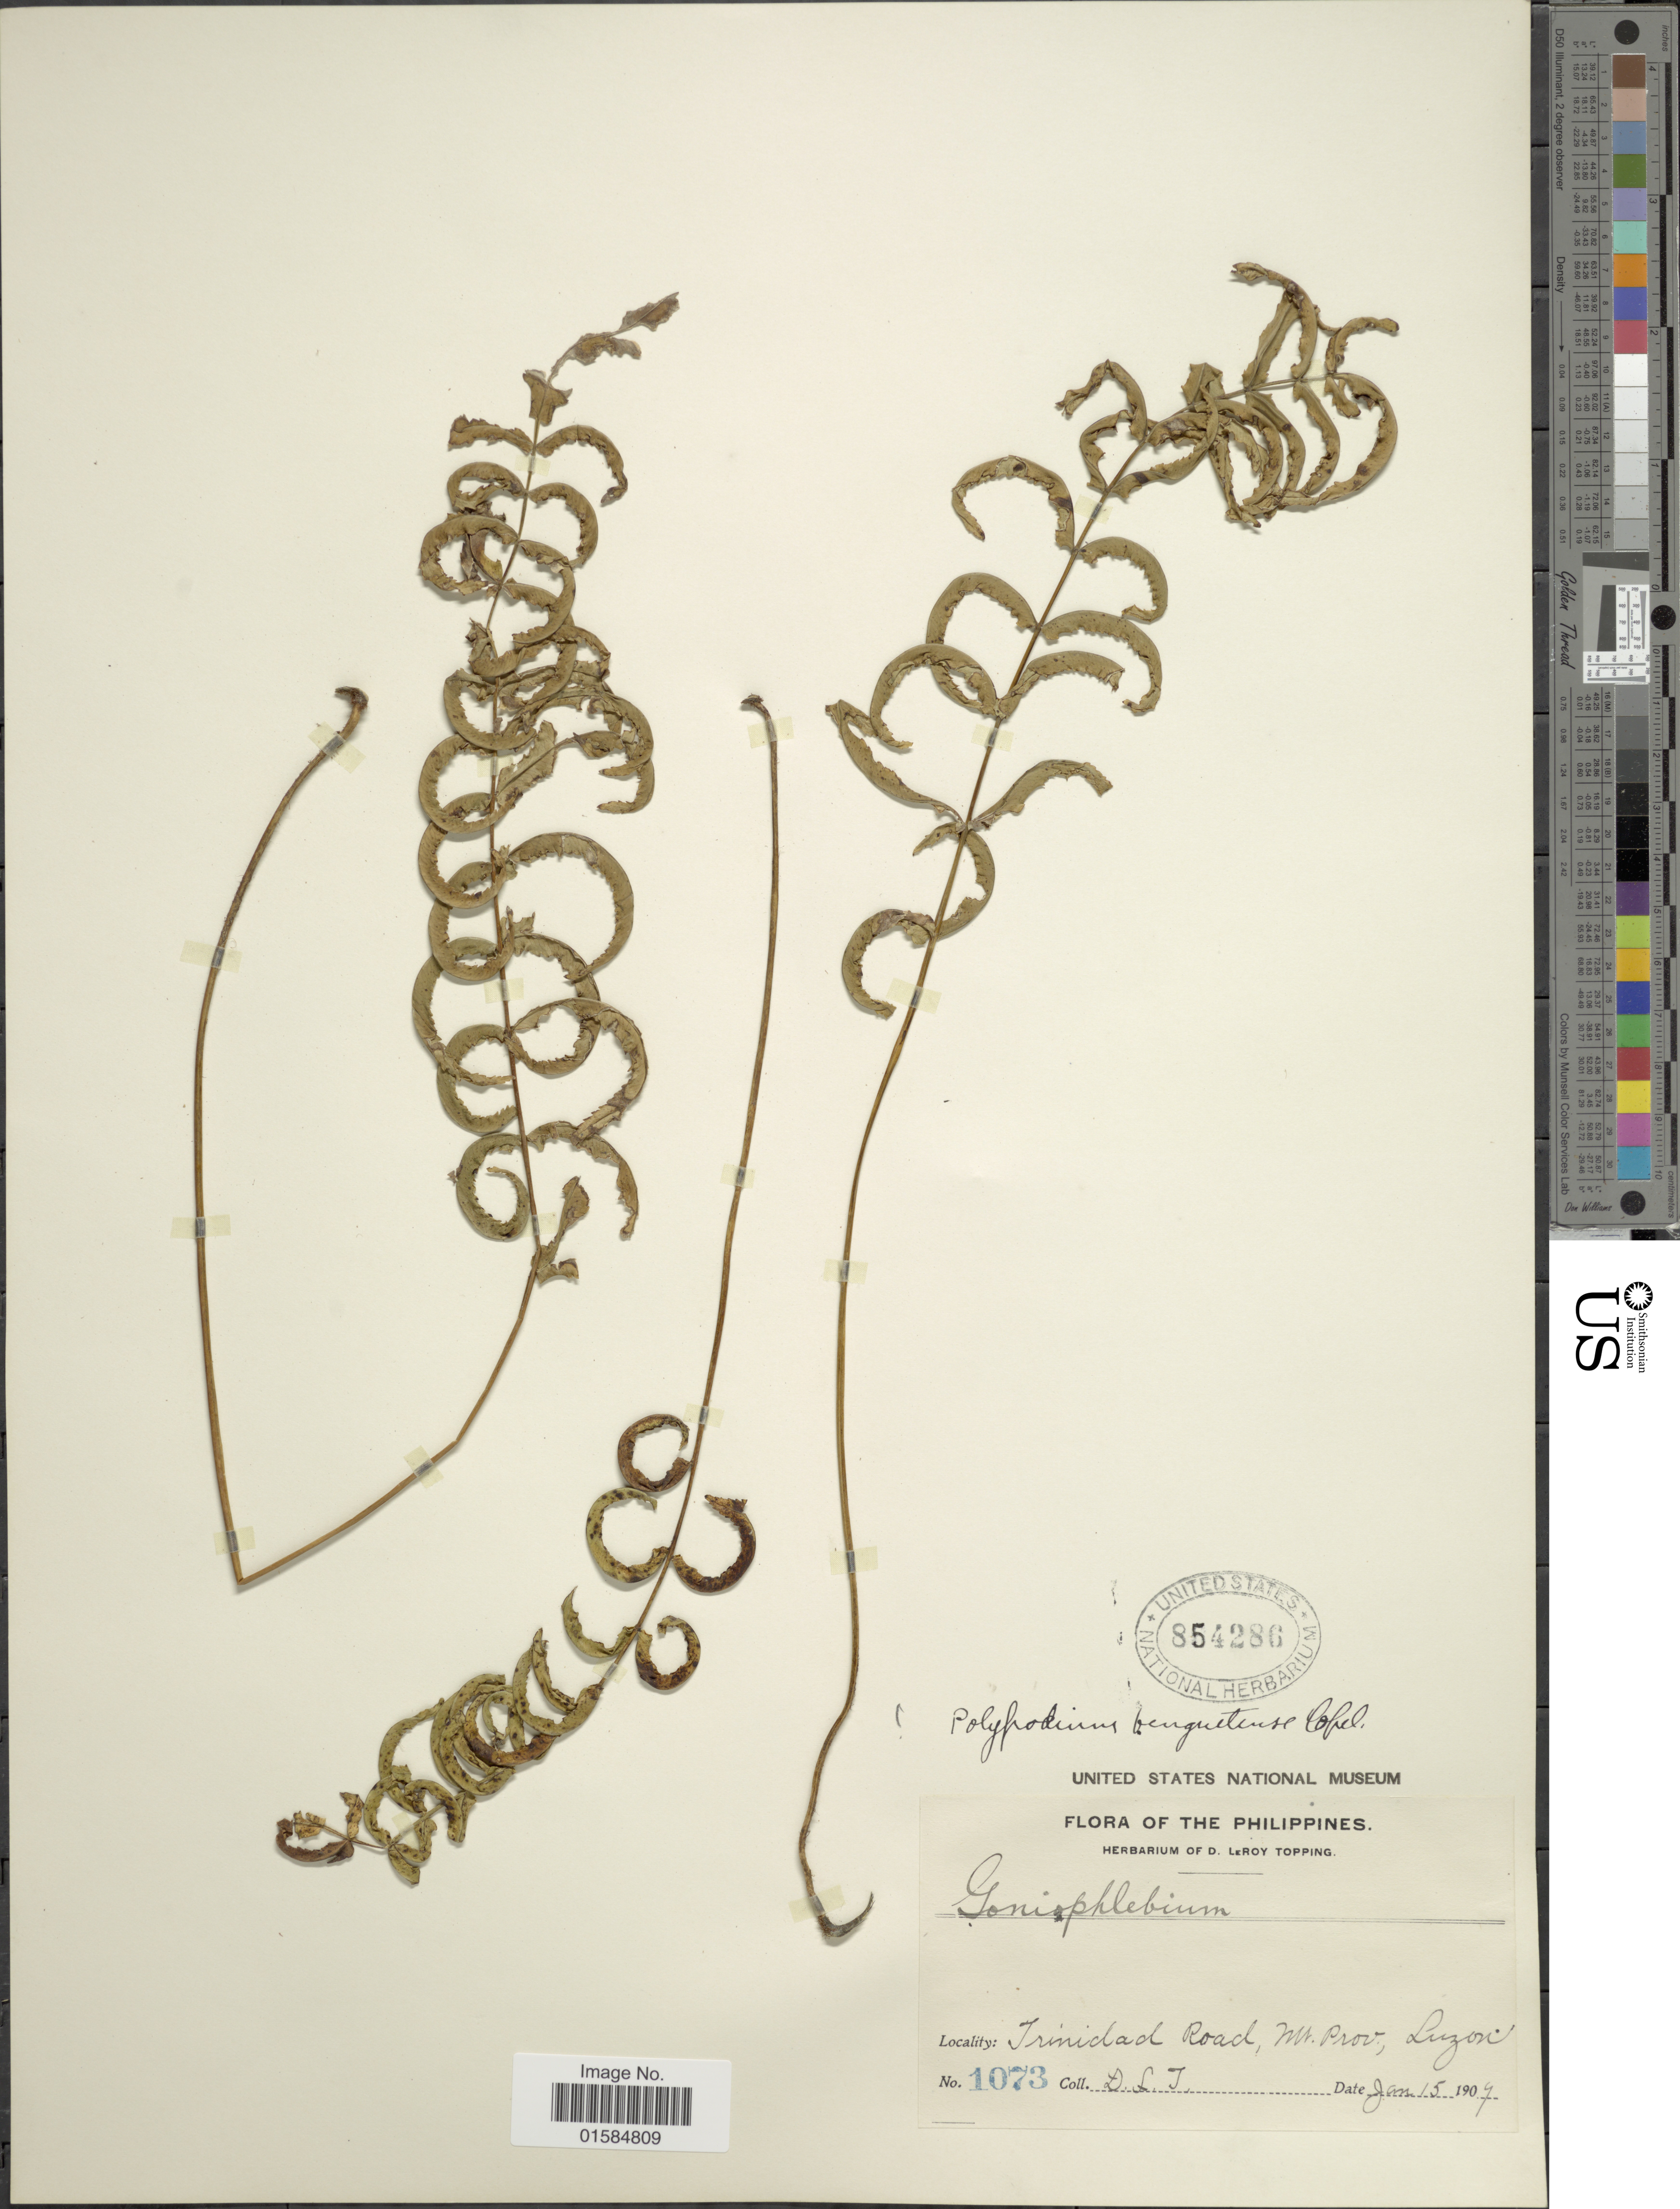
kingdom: Plantae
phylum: Tracheophyta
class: Polypodiopsida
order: Polypodiales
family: Polypodiaceae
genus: Goniophlebium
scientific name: Goniophlebium benguetense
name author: (Copel.) Copel.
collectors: D. L. Topping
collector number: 1073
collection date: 1909-01-15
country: Philippines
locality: Trinidad Road, Mt. Prov., Luzon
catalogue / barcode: US 854286